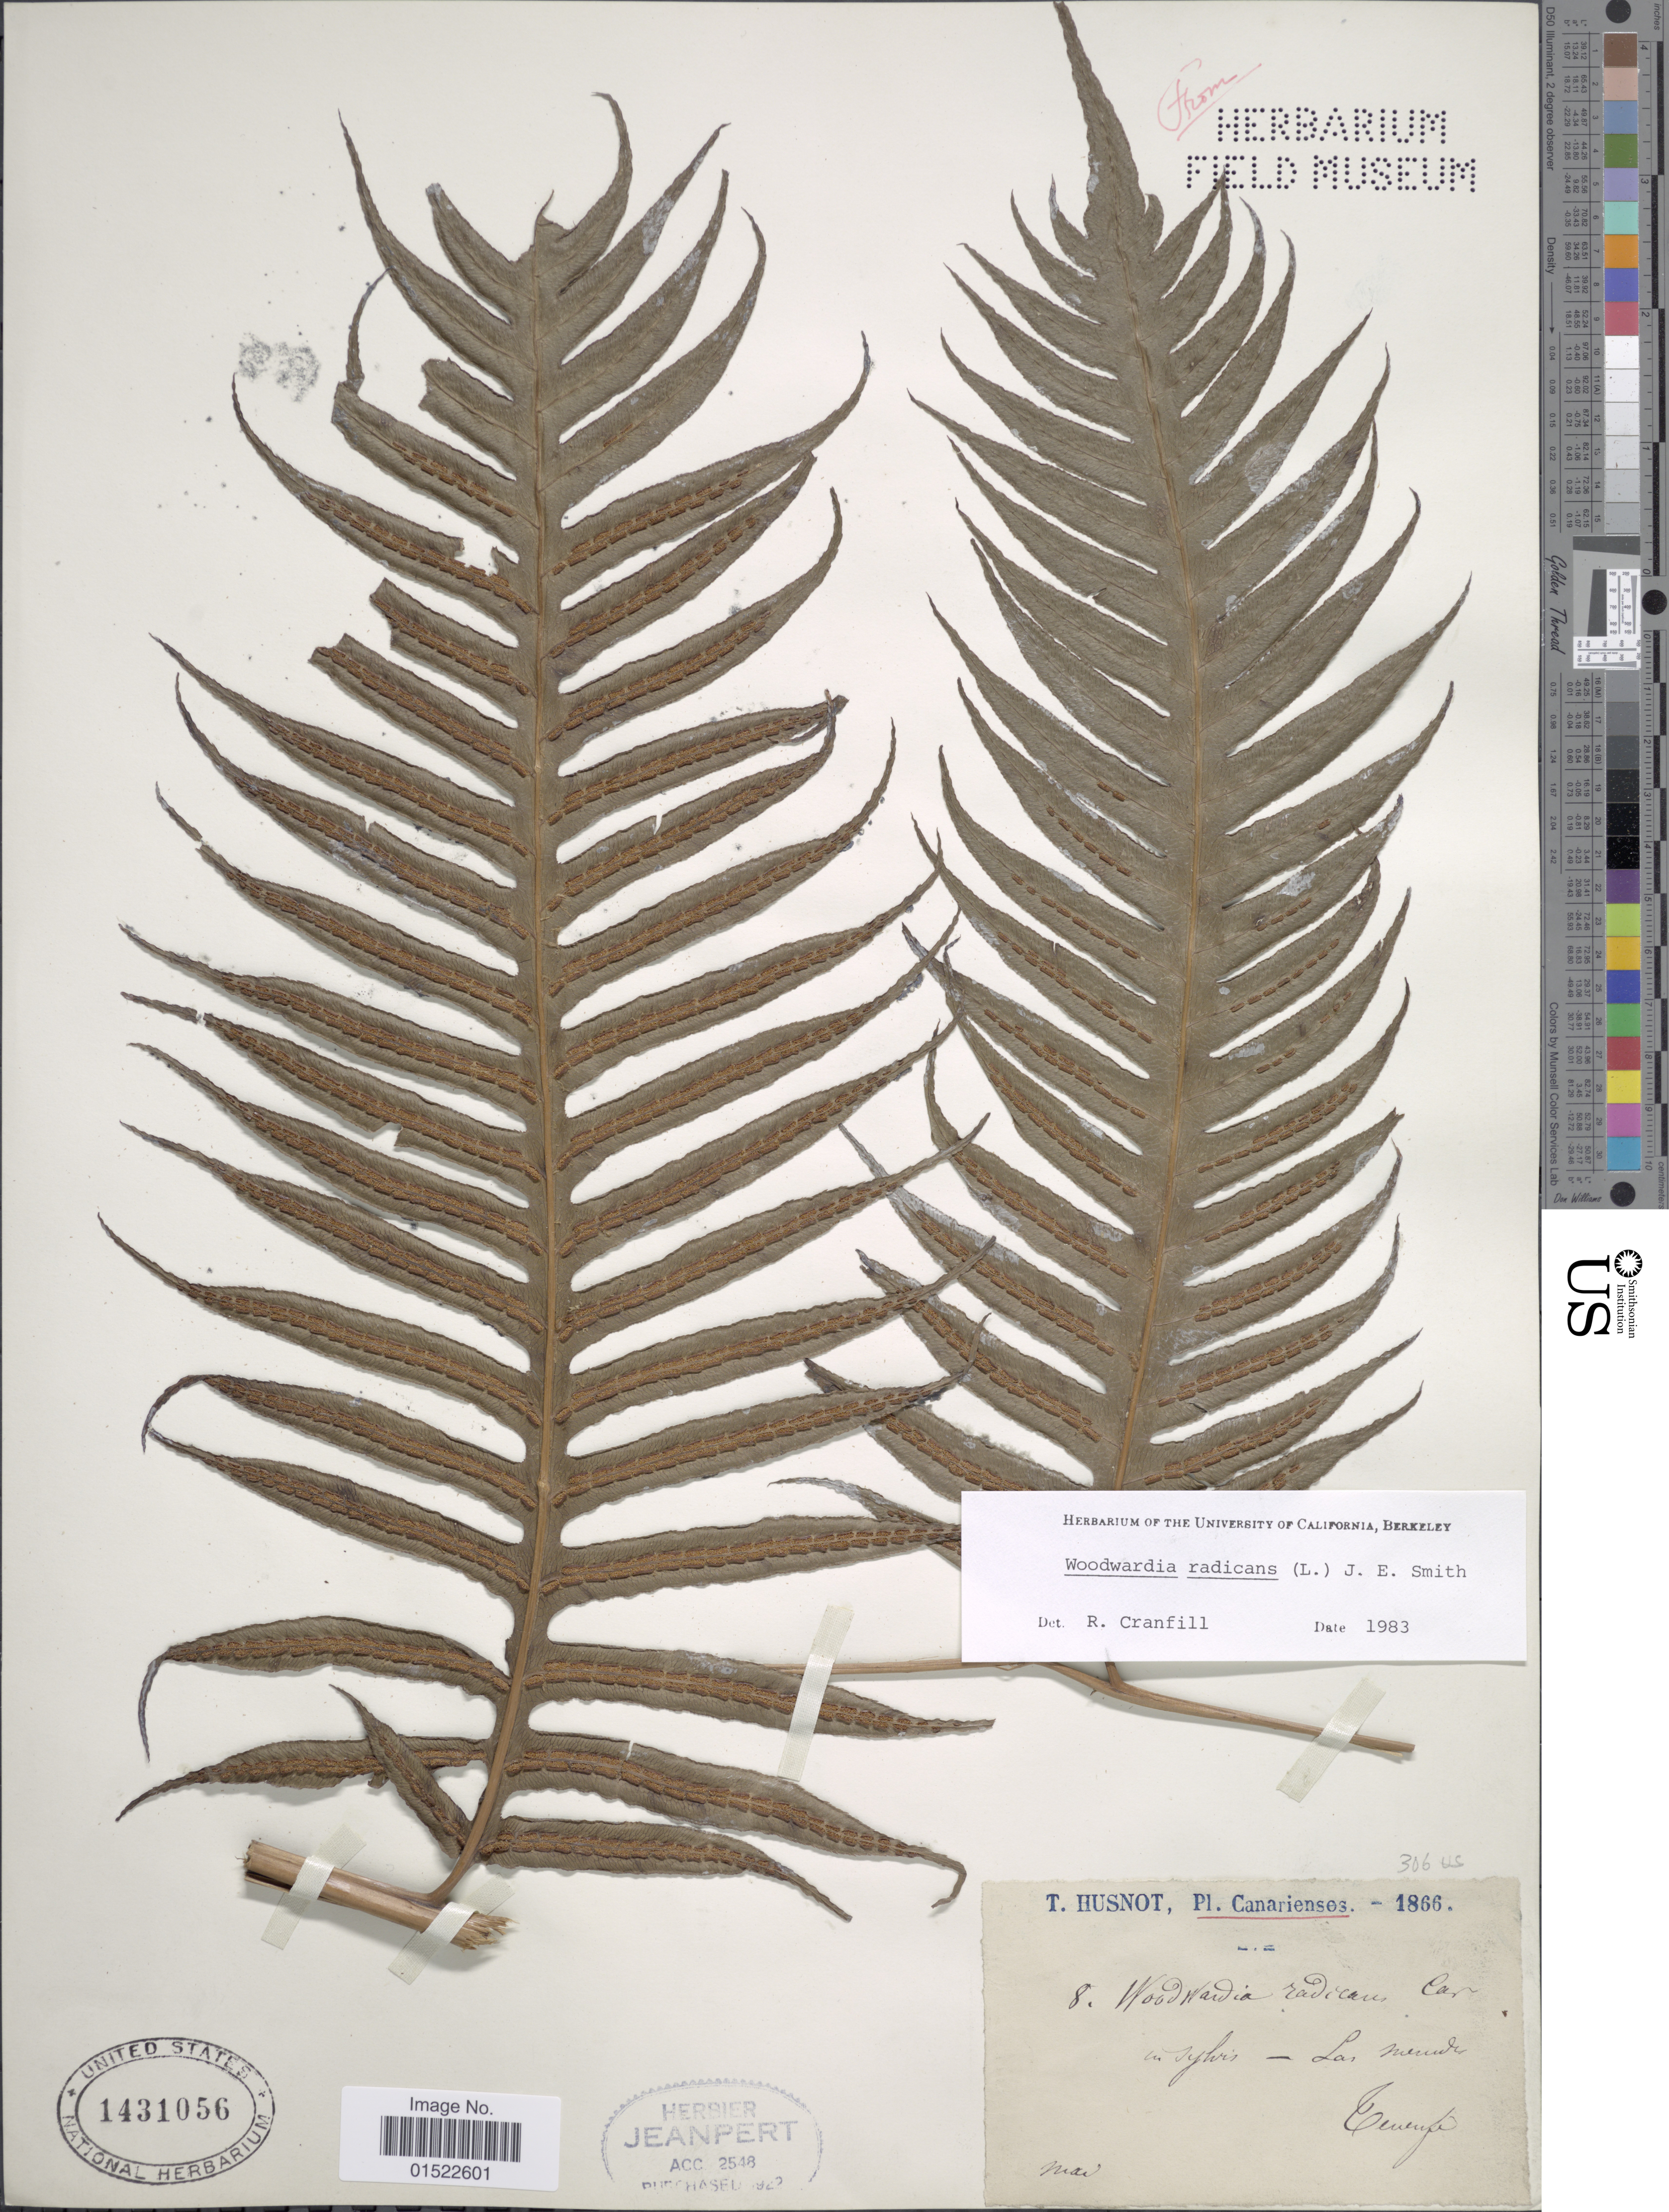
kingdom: Plantae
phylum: Tracheophyta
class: Polypodiopsida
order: Polypodiales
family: Blechnaceae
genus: Woodwardia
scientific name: Woodwardia radicans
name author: (L.) Sm.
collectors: S. Husimi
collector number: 8?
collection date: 1866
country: Spain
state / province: Canarias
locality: In sylvis, Tenerife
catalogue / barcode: US 1431056